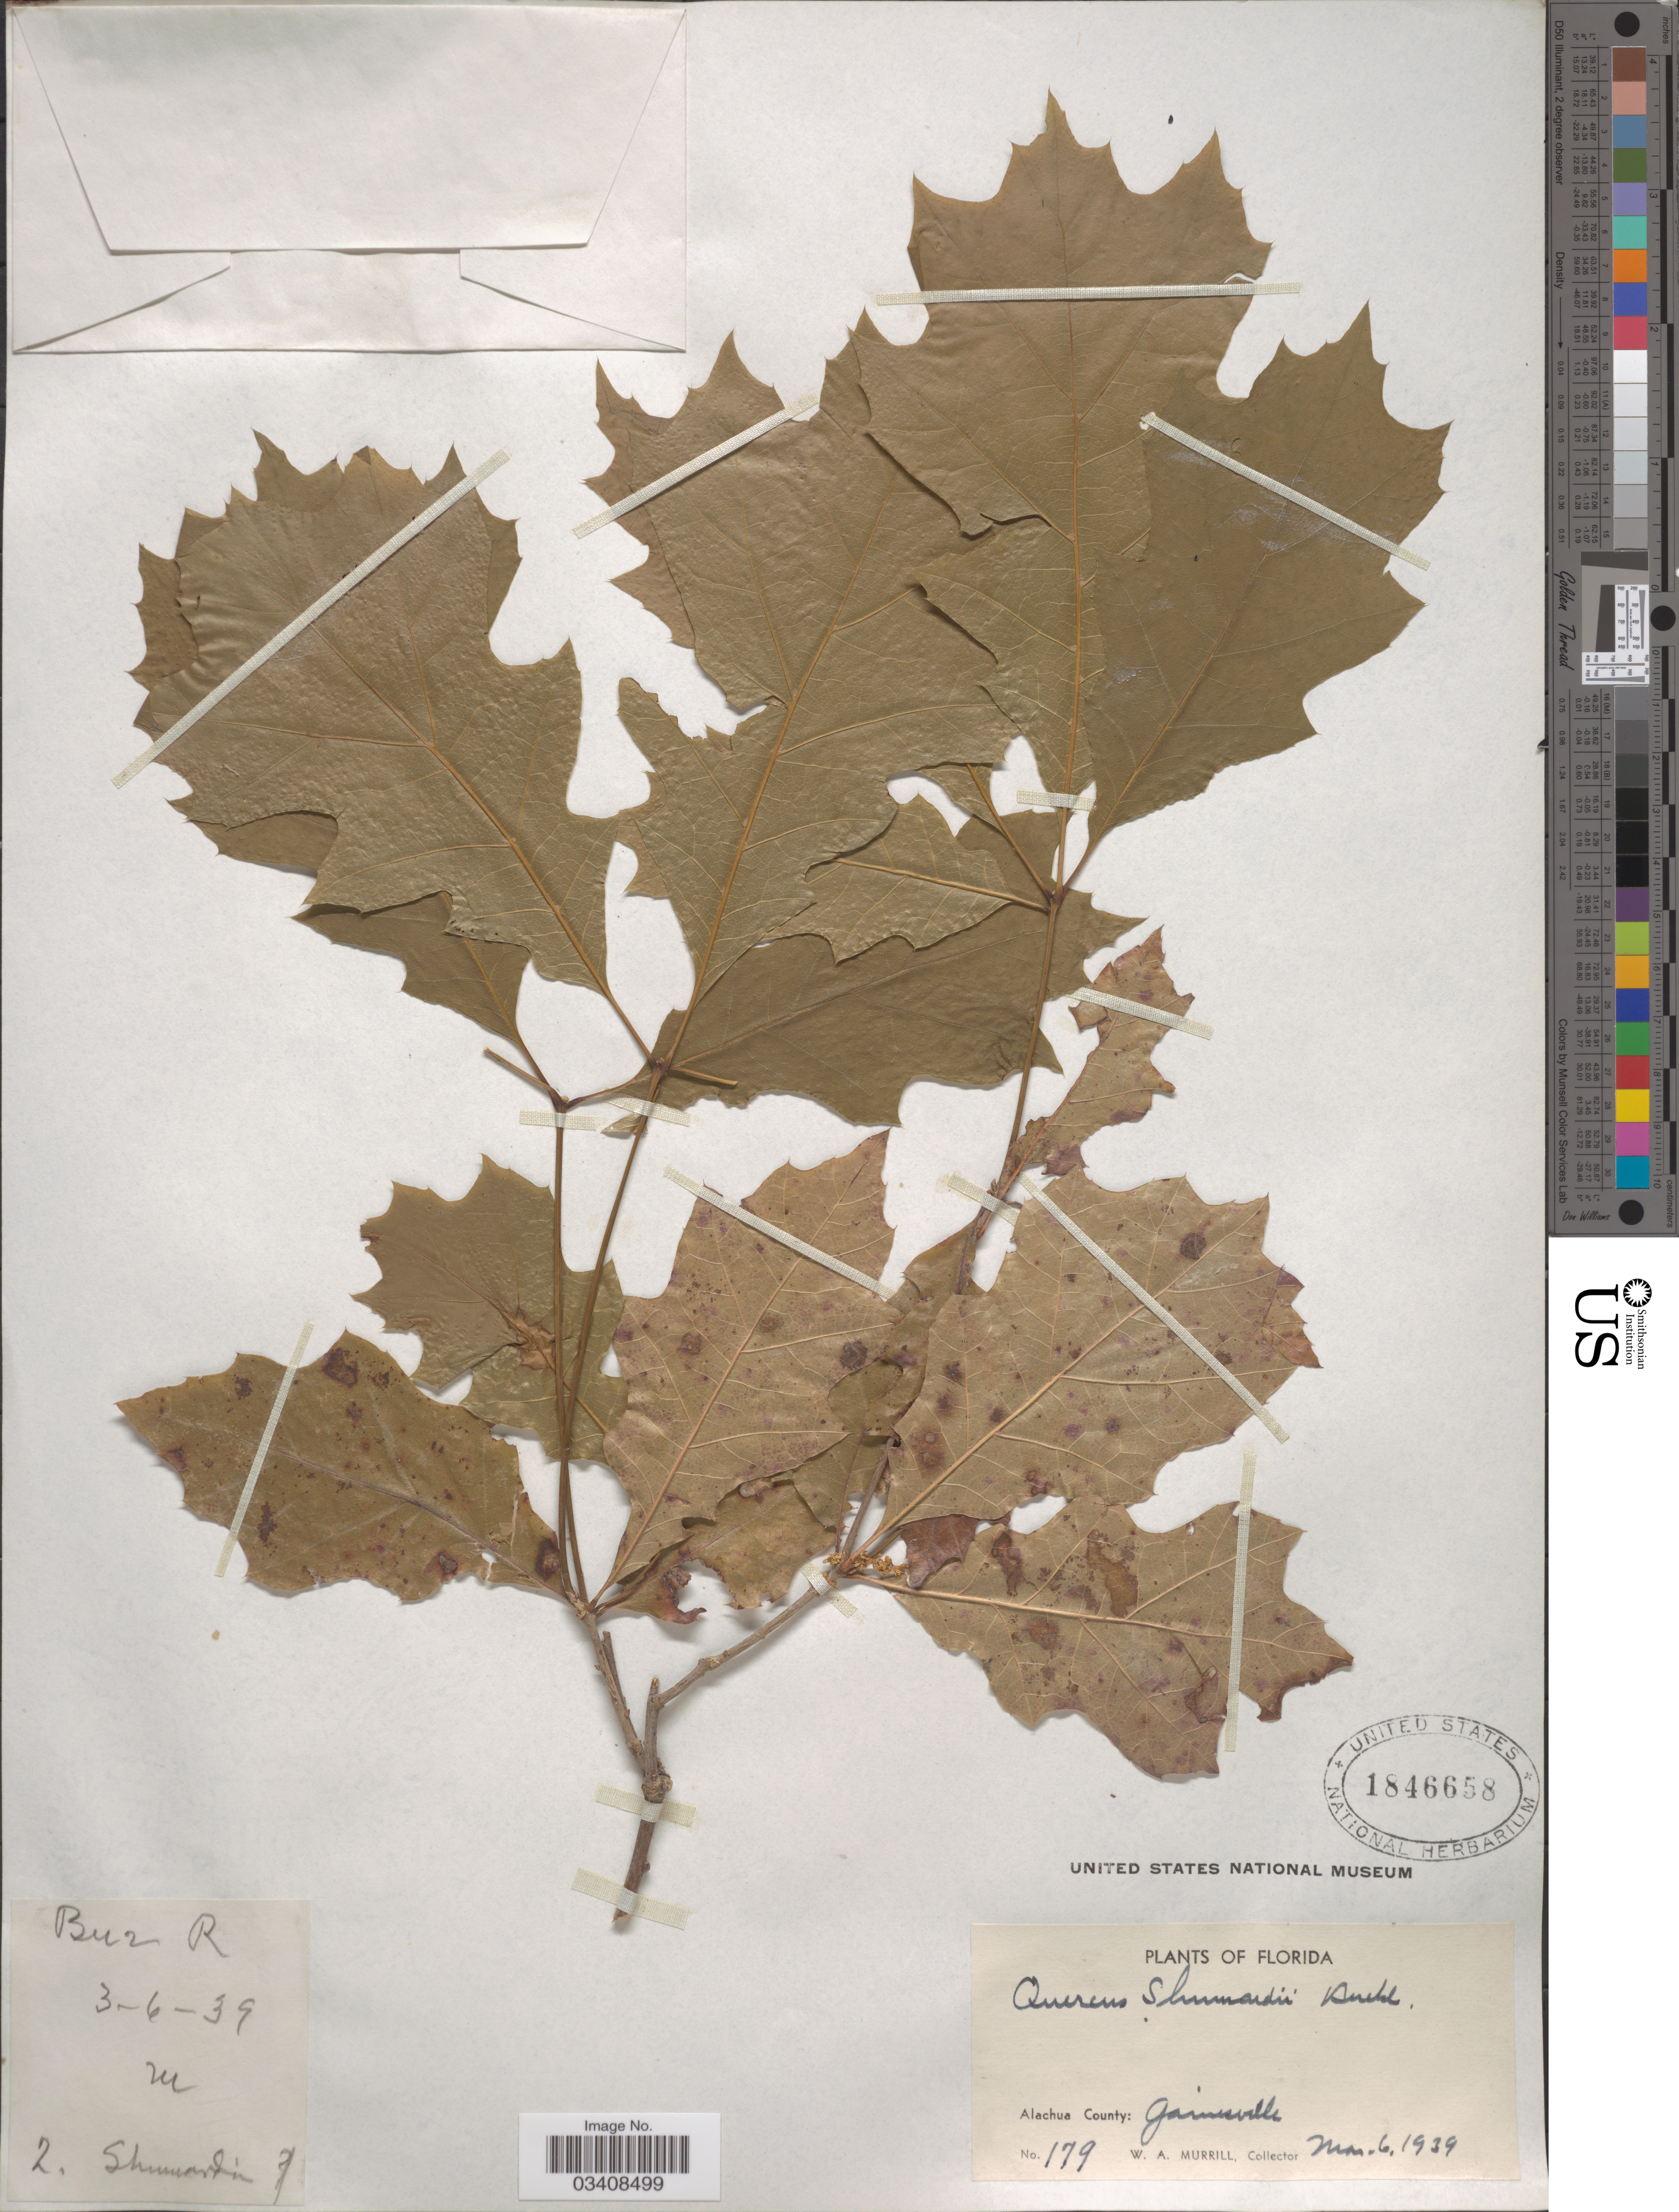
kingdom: Plantae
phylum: Tracheophyta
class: Magnoliopsida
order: Fagales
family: Fagaceae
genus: Quercus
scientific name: Quercus shumardii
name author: Buckley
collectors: W. A. Murrill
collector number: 179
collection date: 1939-03-06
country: United States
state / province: Florida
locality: Alachua County: Gainesville. Buz R [unsure placement]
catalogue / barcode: US 1846658